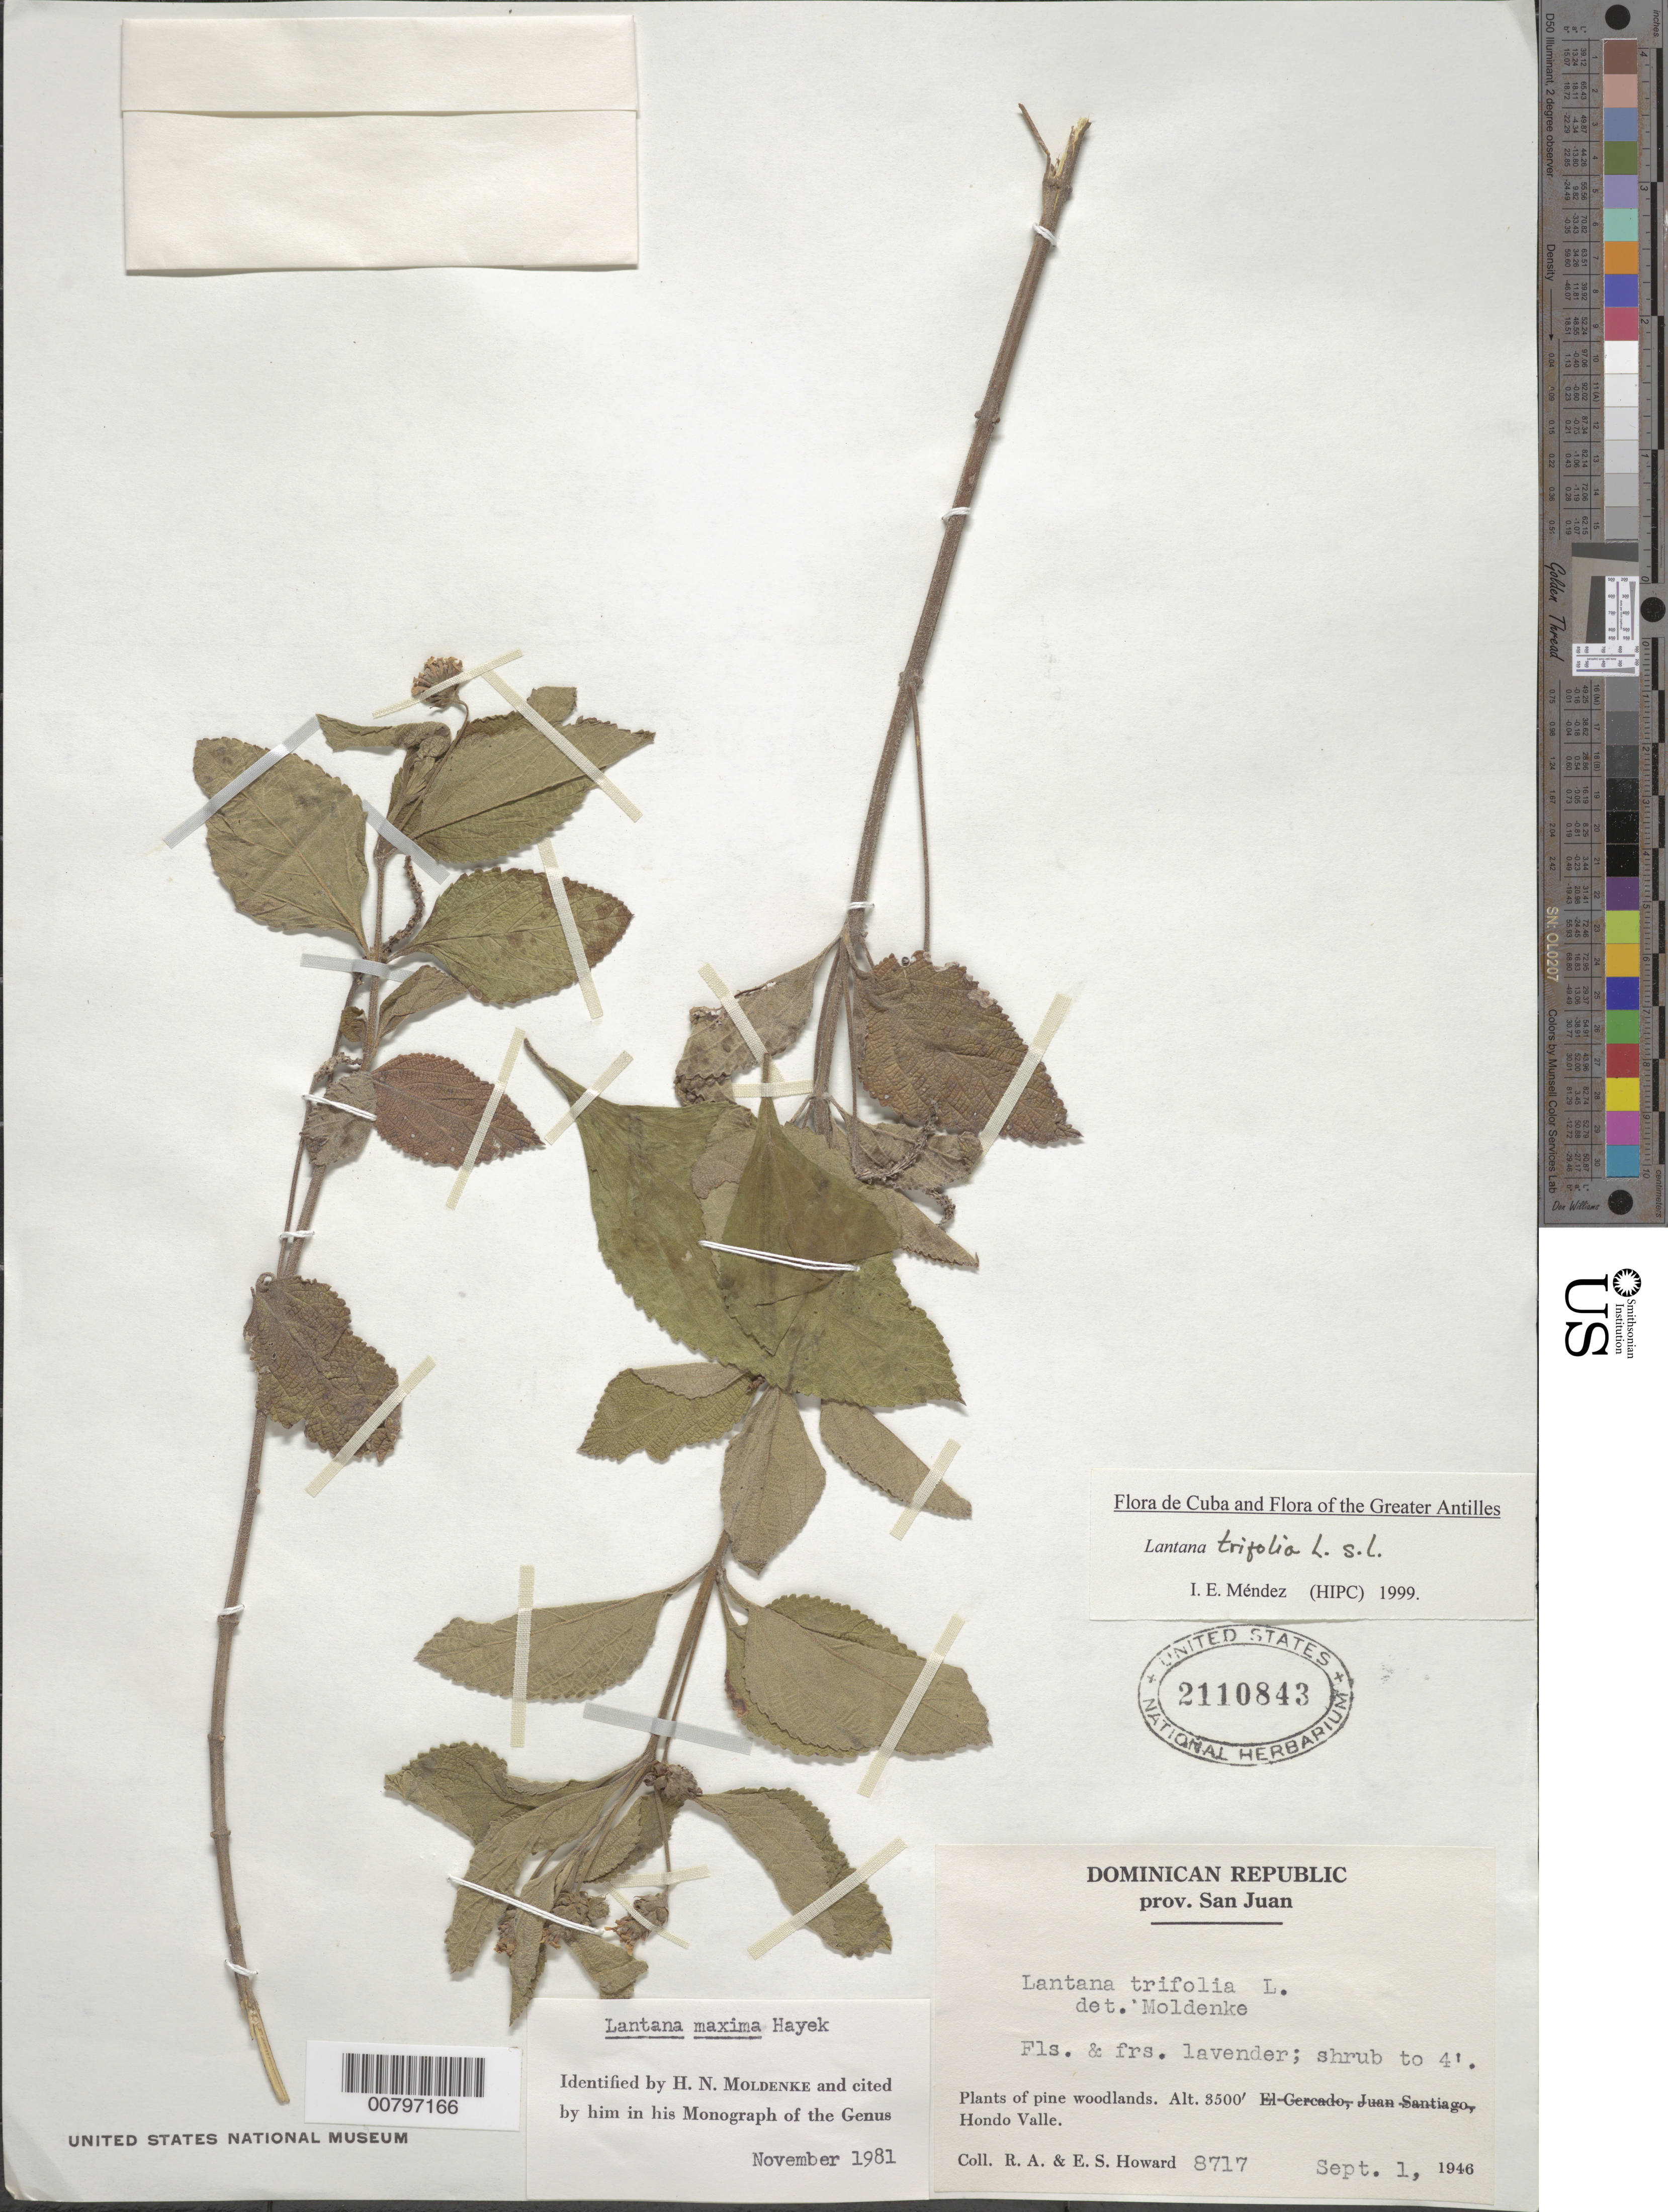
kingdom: Plantae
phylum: Tracheophyta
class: Magnoliopsida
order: Lamiales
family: Verbenaceae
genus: Lantana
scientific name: Lantana trifolia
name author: L.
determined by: Méndez, Isidro E., (HIPC)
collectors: R. A. Howard & E. S. Howard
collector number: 8717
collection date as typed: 01 Sep 1946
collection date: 1946-09-01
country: Dominican Republic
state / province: San Juan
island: Hispaniola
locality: Hondo Valle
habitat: Pine woodlands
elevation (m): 1067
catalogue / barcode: US 2110843